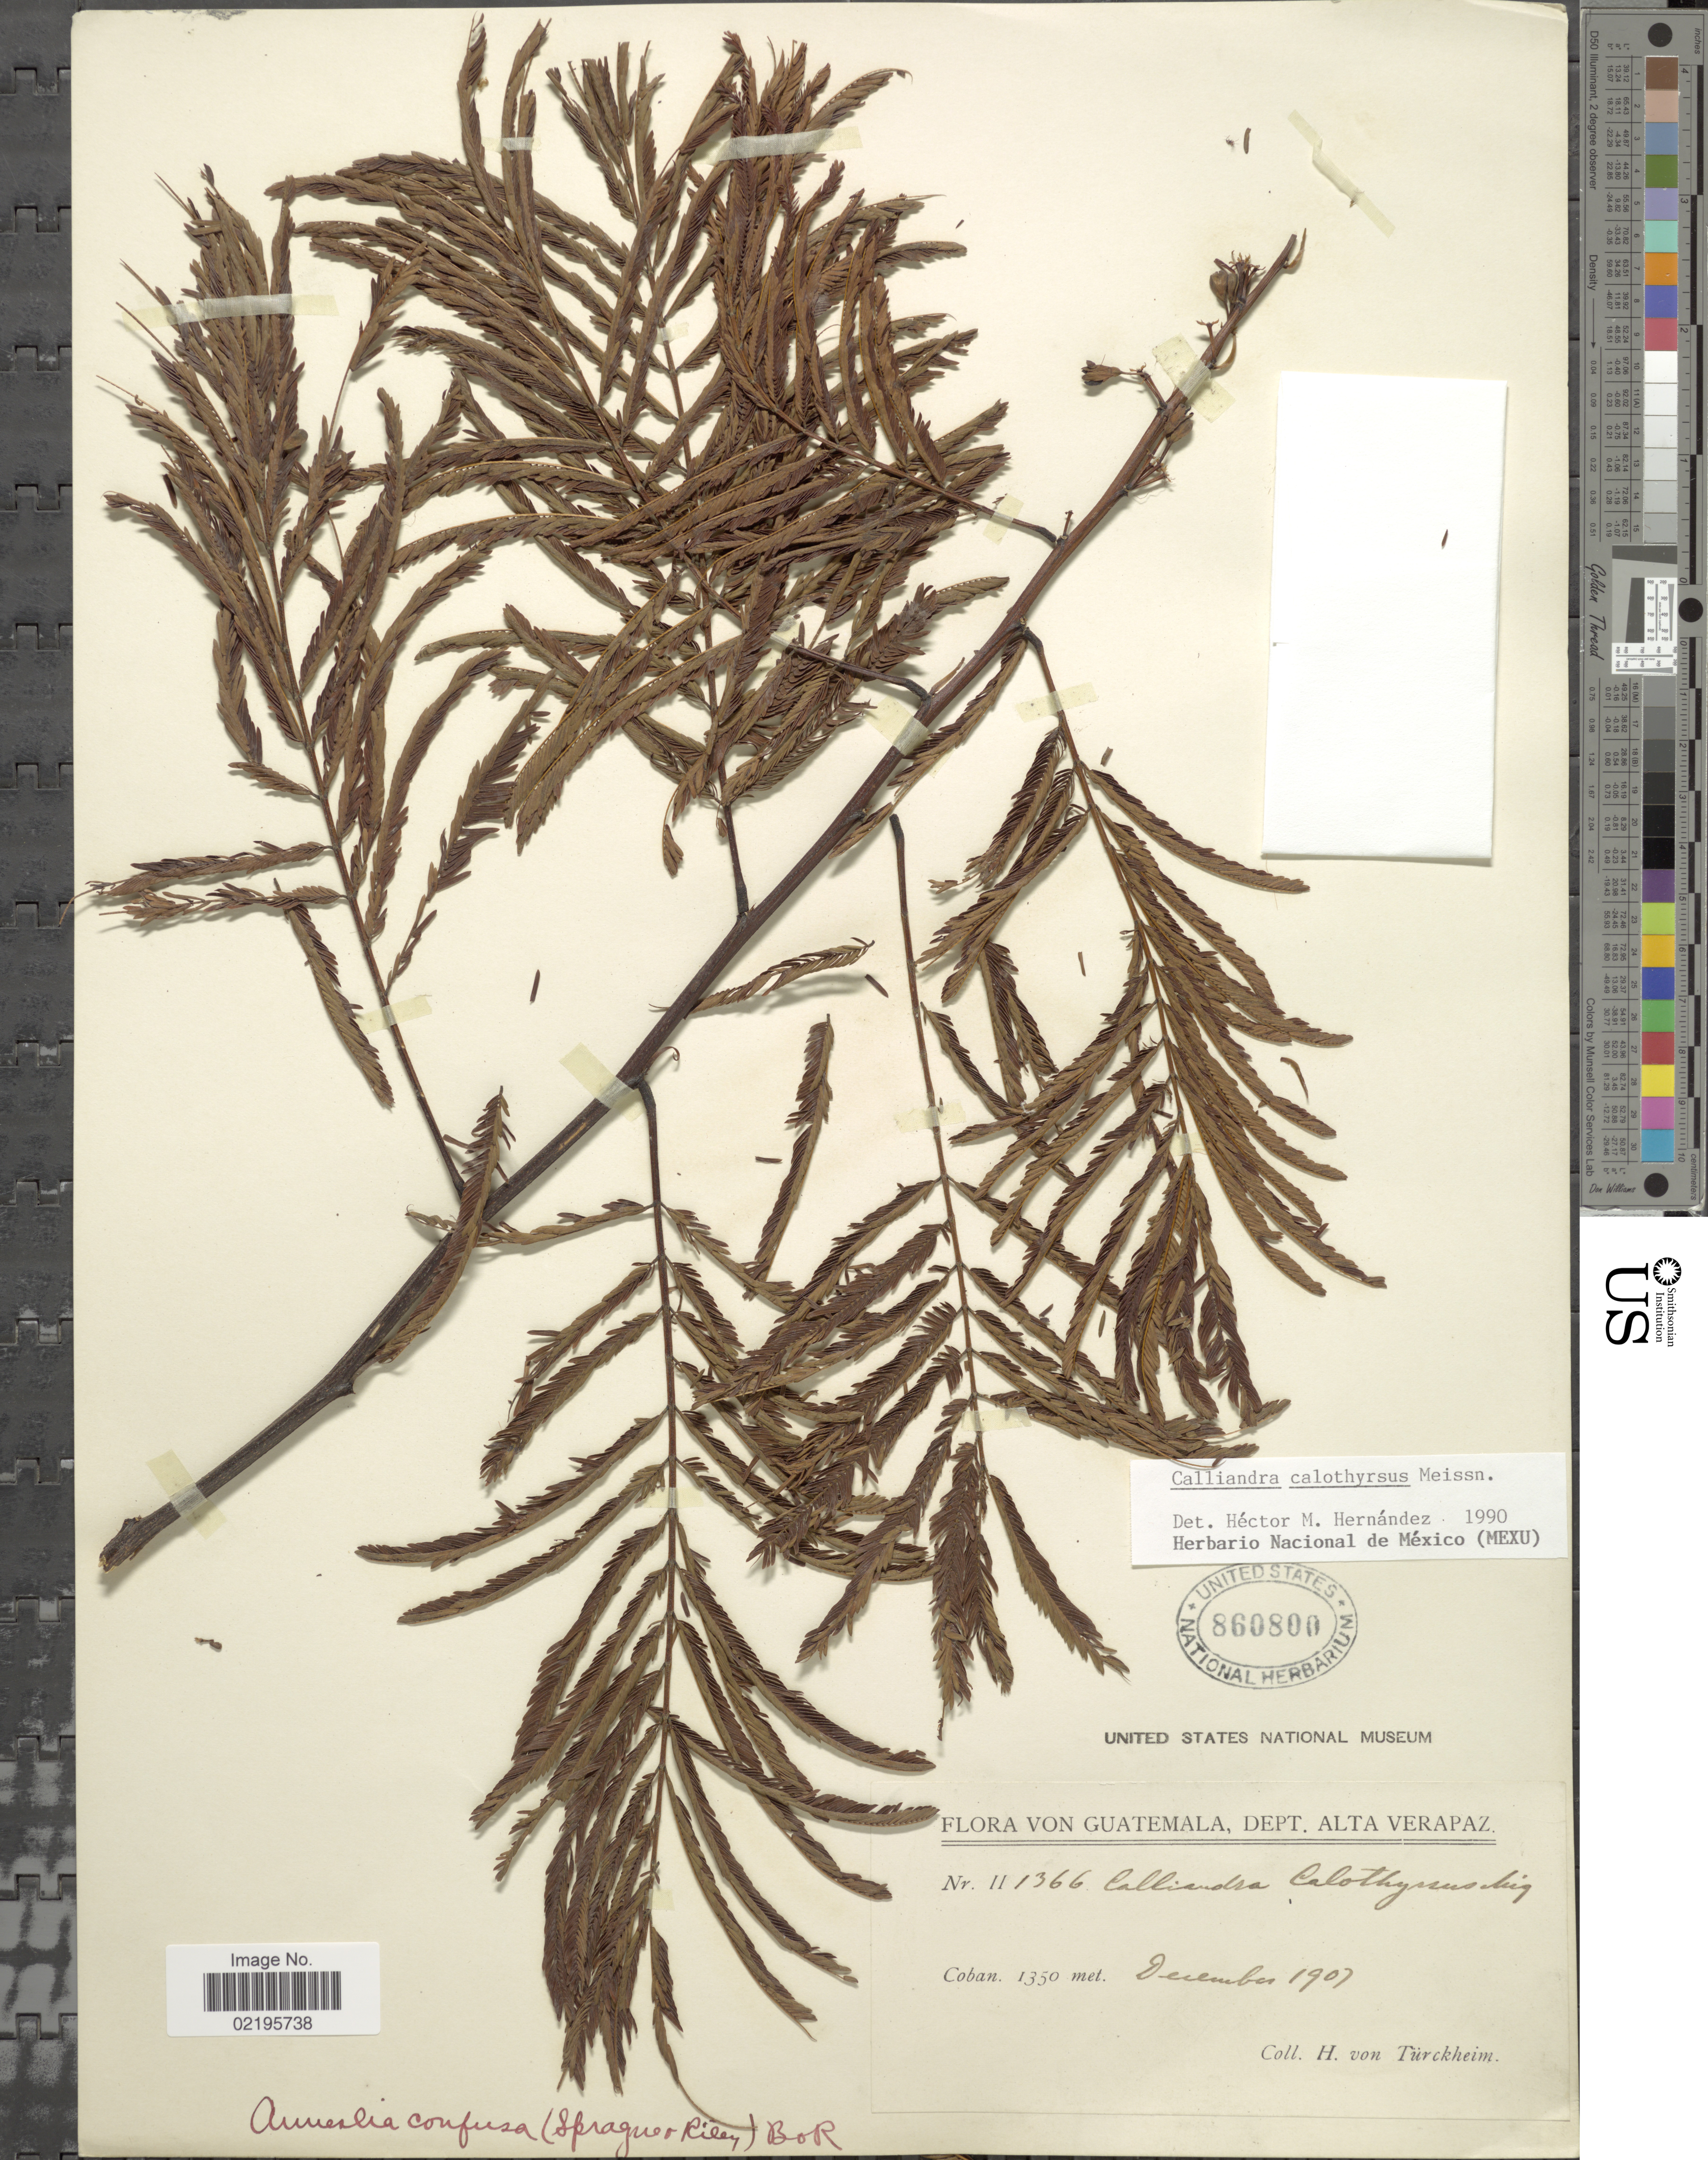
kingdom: Plantae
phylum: Tracheophyta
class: Magnoliopsida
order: Fabales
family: Fabaceae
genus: Calliandra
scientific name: Calliandra calothyrsus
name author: Meisn.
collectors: H. von Türckheim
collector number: II1366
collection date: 1907-12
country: Guatemala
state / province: Alta Verapaz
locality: Coban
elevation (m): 1350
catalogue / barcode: US 860800